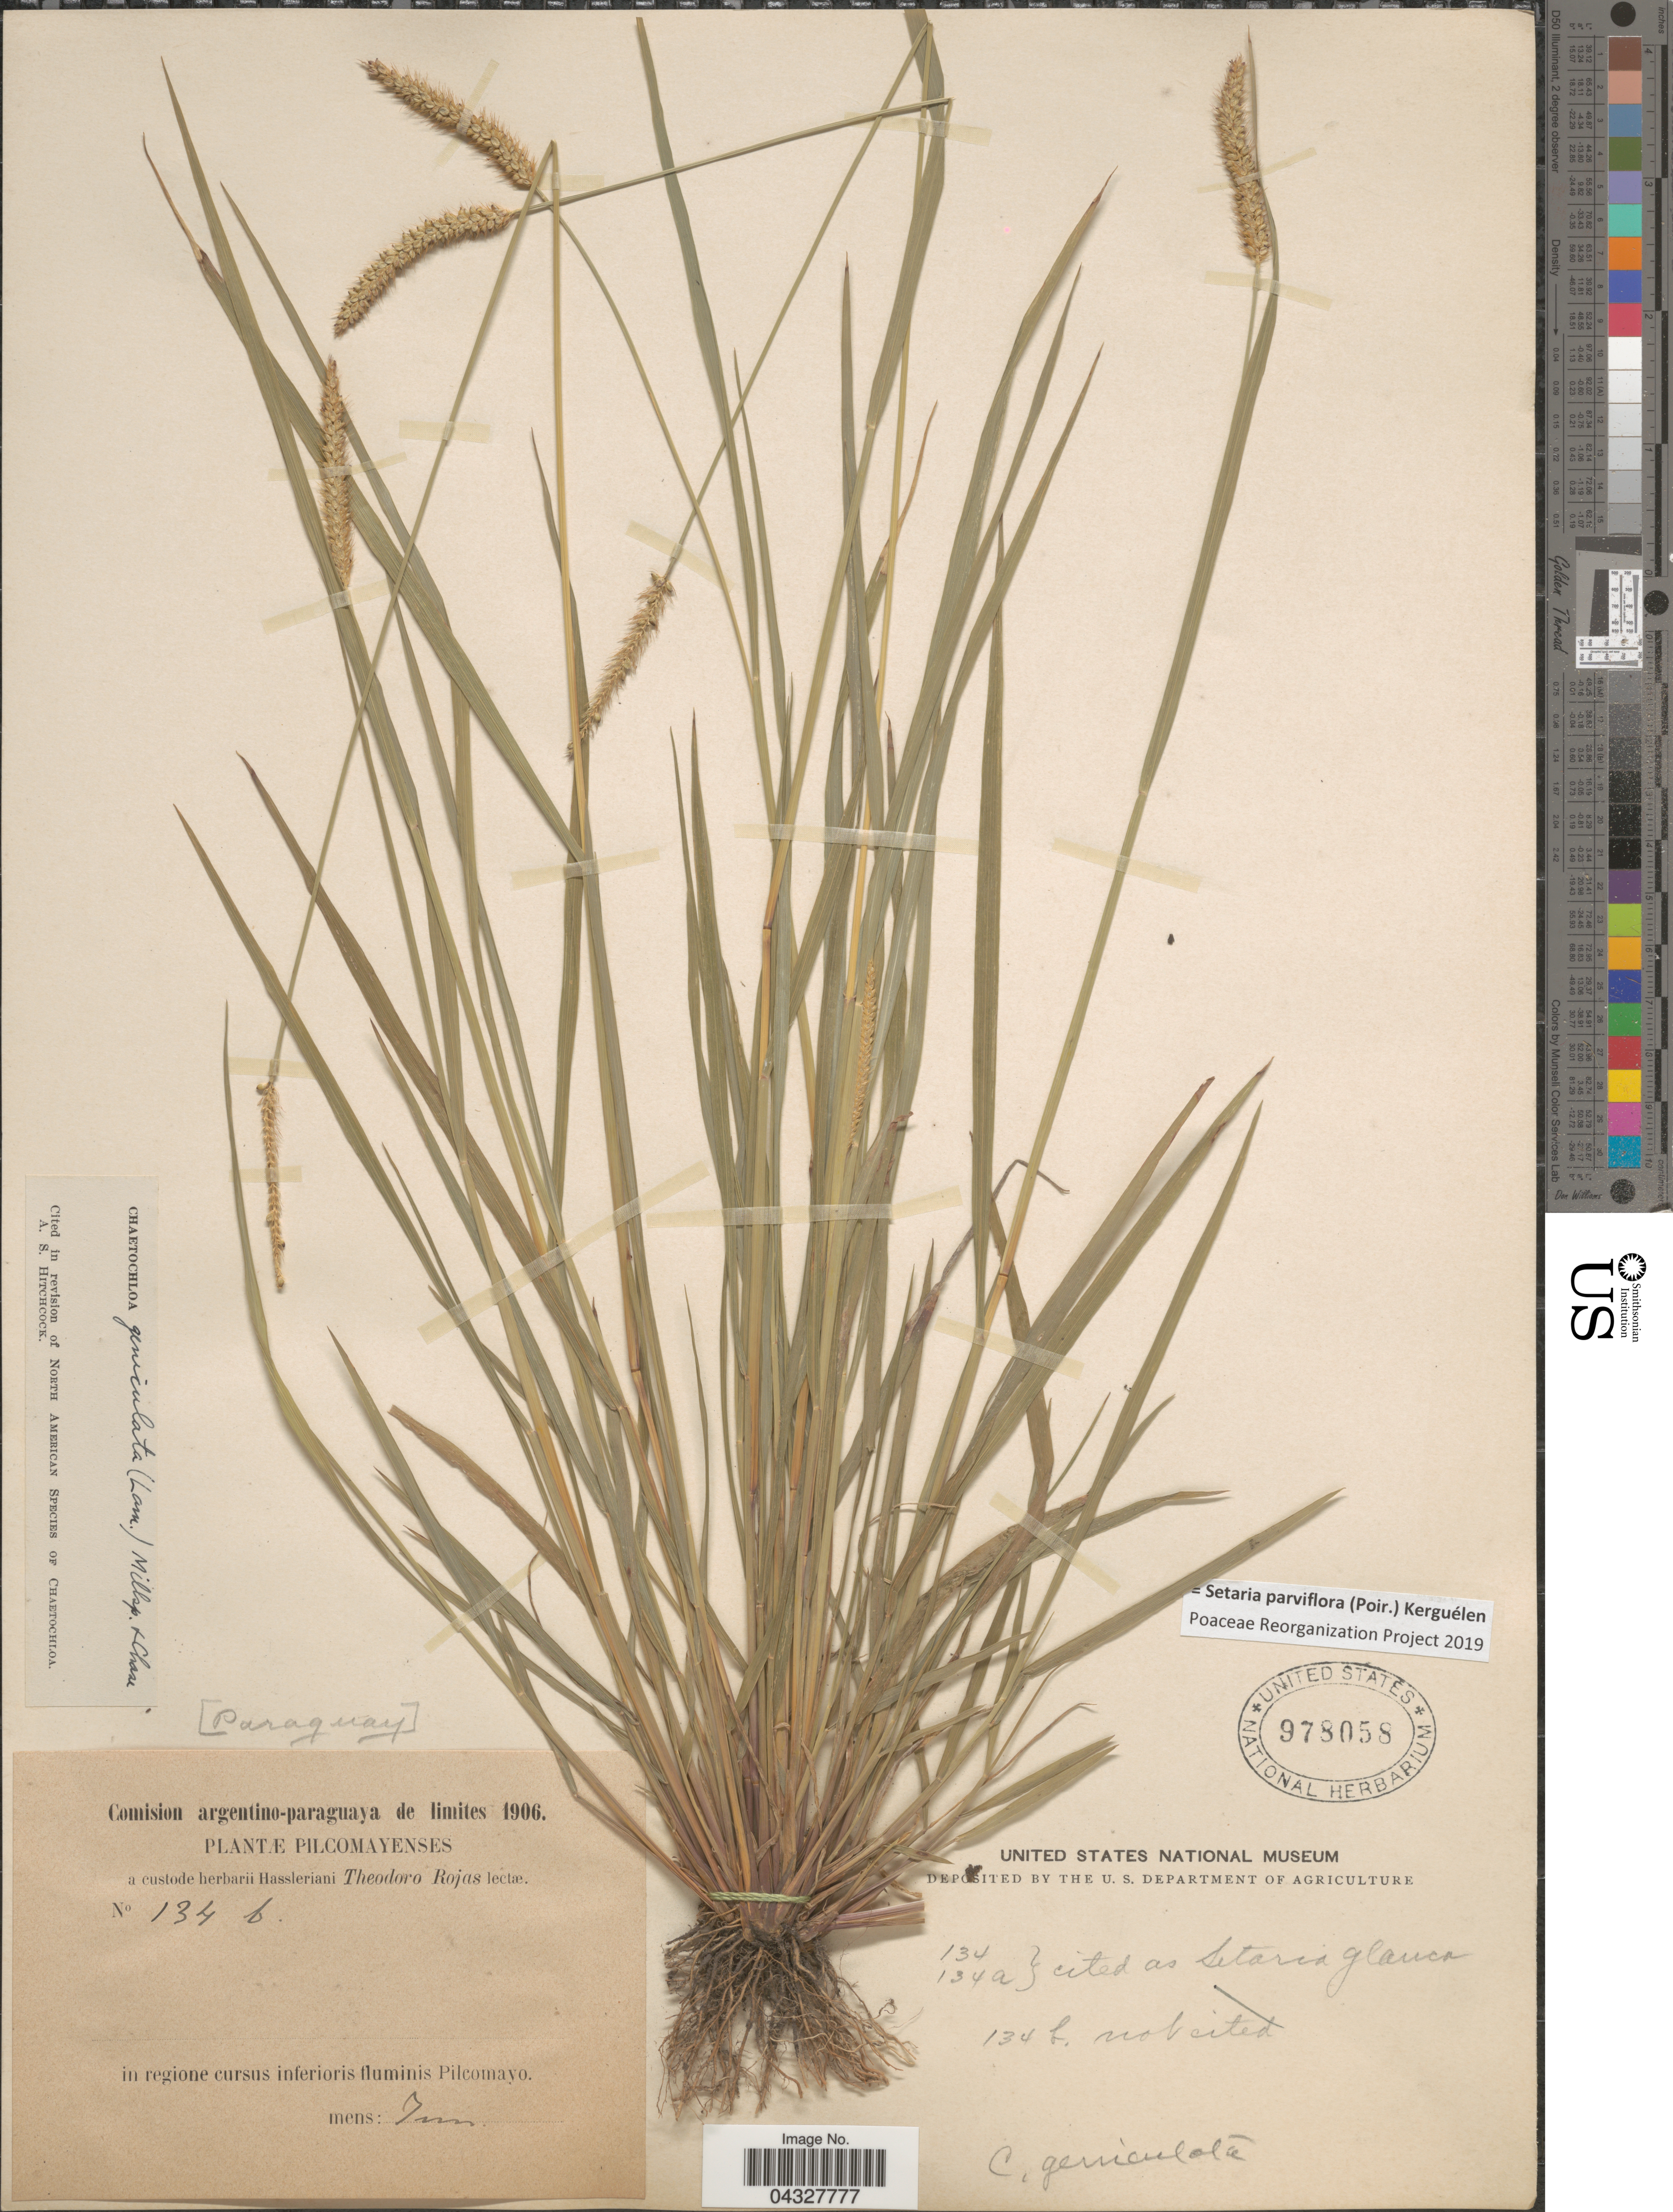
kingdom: Plantae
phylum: Tracheophyta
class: Liliopsida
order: Poales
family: Poaceae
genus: Setaria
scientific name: Setaria parviflora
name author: (Poir.) Kerguélen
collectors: T. Rojas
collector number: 134b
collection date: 1906-06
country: Paraguay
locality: Comision argentino-paraguaya de limites 1906. Pilcomayenses. In regione cursus inferioris fluminis Pilcomayo.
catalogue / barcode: US 978058